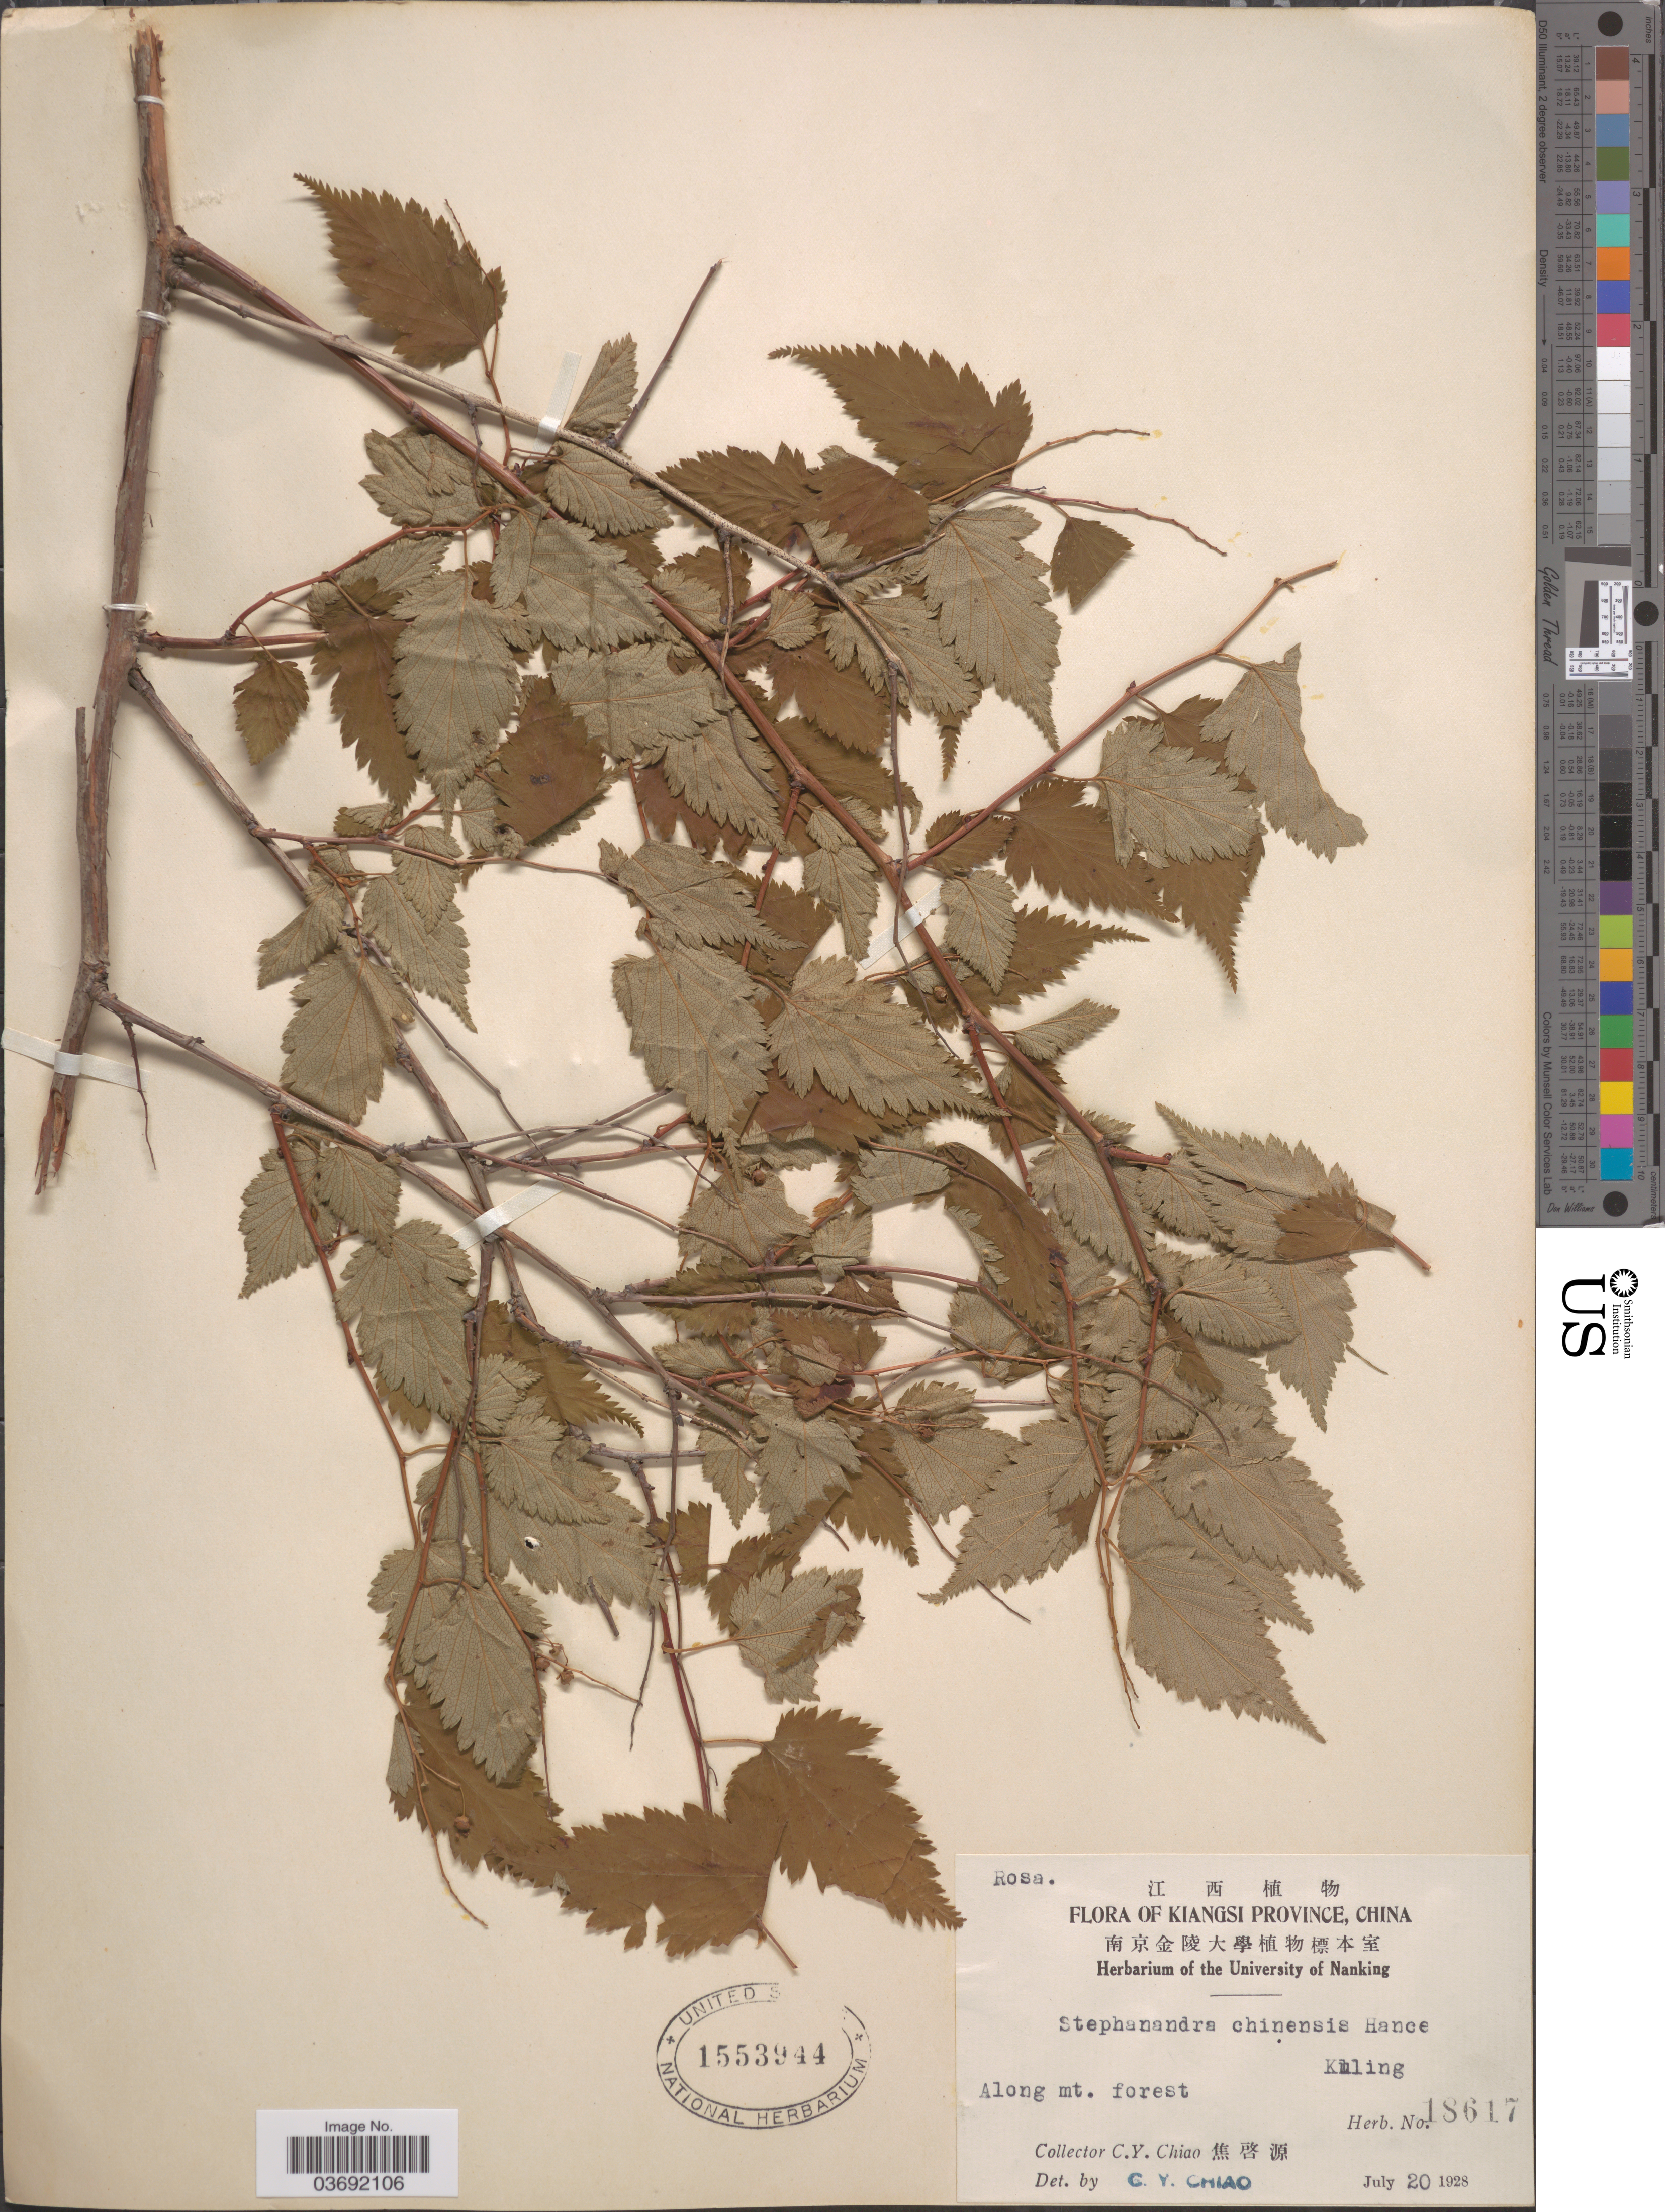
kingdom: Plantae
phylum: Tracheophyta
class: Magnoliopsida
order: Rosales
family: Rosaceae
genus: Neillia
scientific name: Neillia hanceana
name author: (Kuntze) S.H. Oh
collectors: C. Y. Chiao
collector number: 18617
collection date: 1928-07-20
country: China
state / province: Jiangxi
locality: Kiangsi Province. Along mt. forest. Kuling.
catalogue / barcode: US 1553944